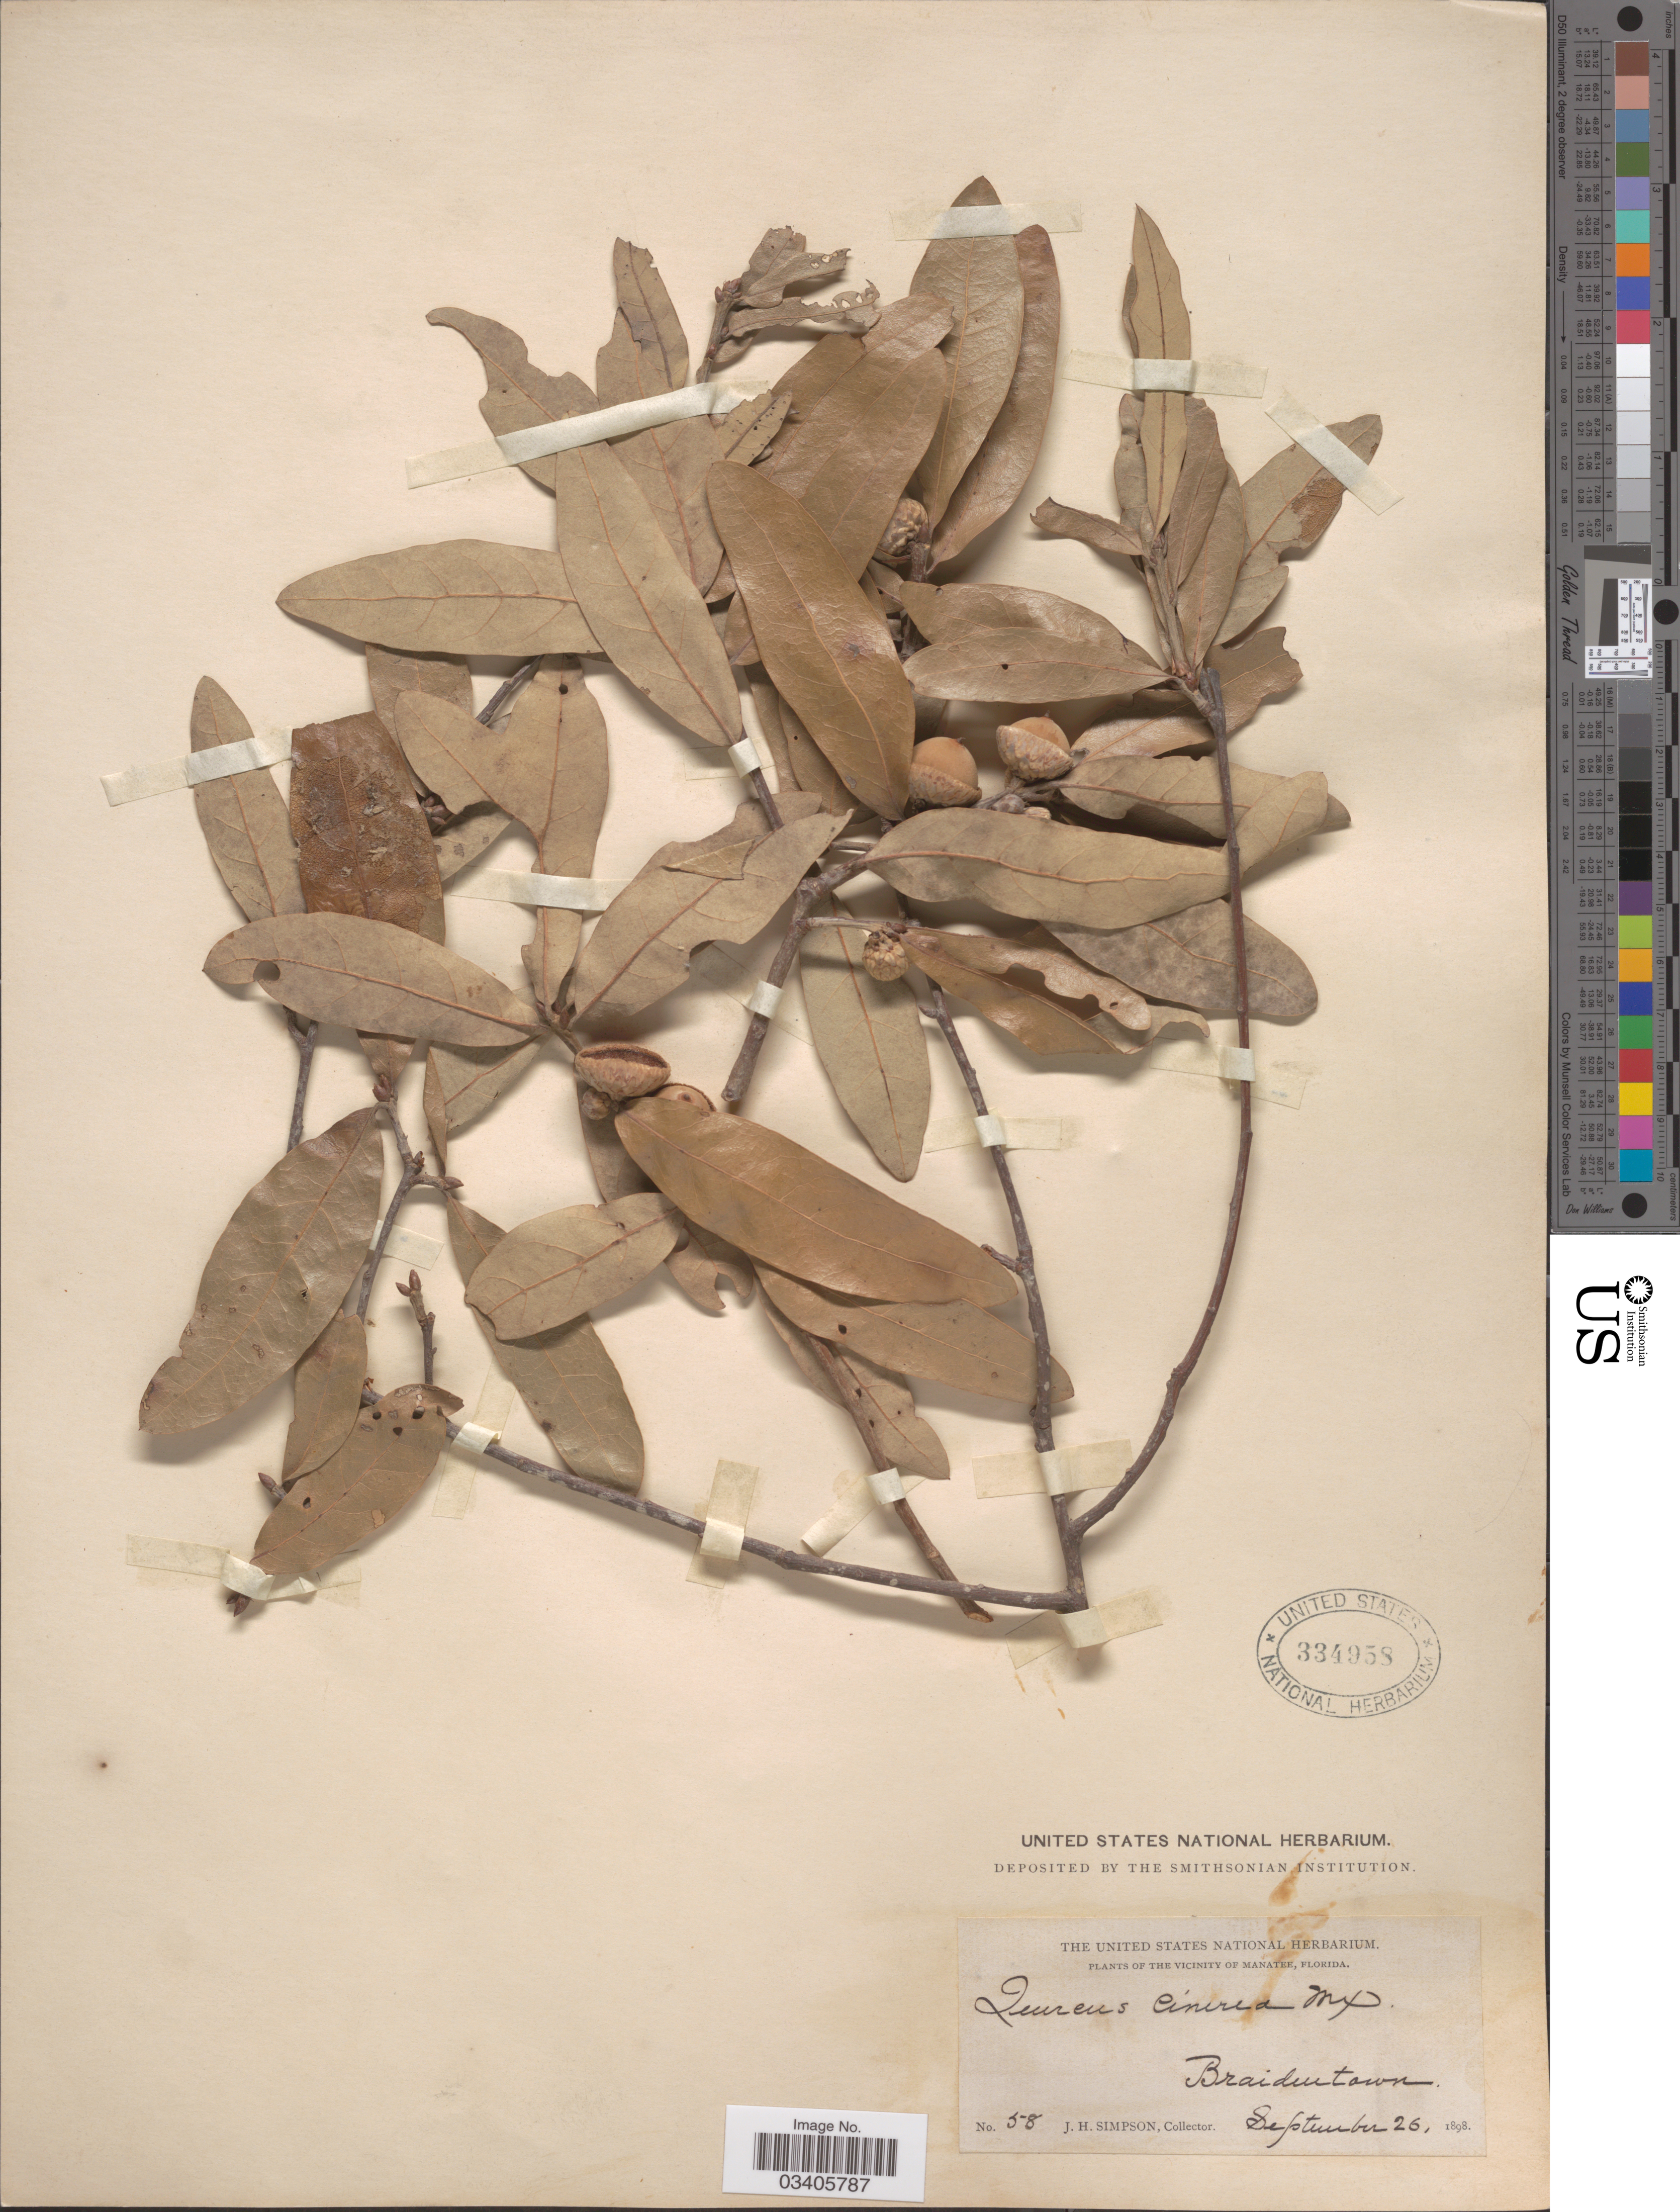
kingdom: Plantae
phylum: Tracheophyta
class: Magnoliopsida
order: Fagales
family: Fagaceae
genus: Quercus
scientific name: Quercus incana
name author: W. Bartram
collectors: J. H. Simpson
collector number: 58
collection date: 1898-09-26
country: United States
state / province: Florida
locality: In the vicinity of Manatee. Braidentown.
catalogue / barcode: US 334958